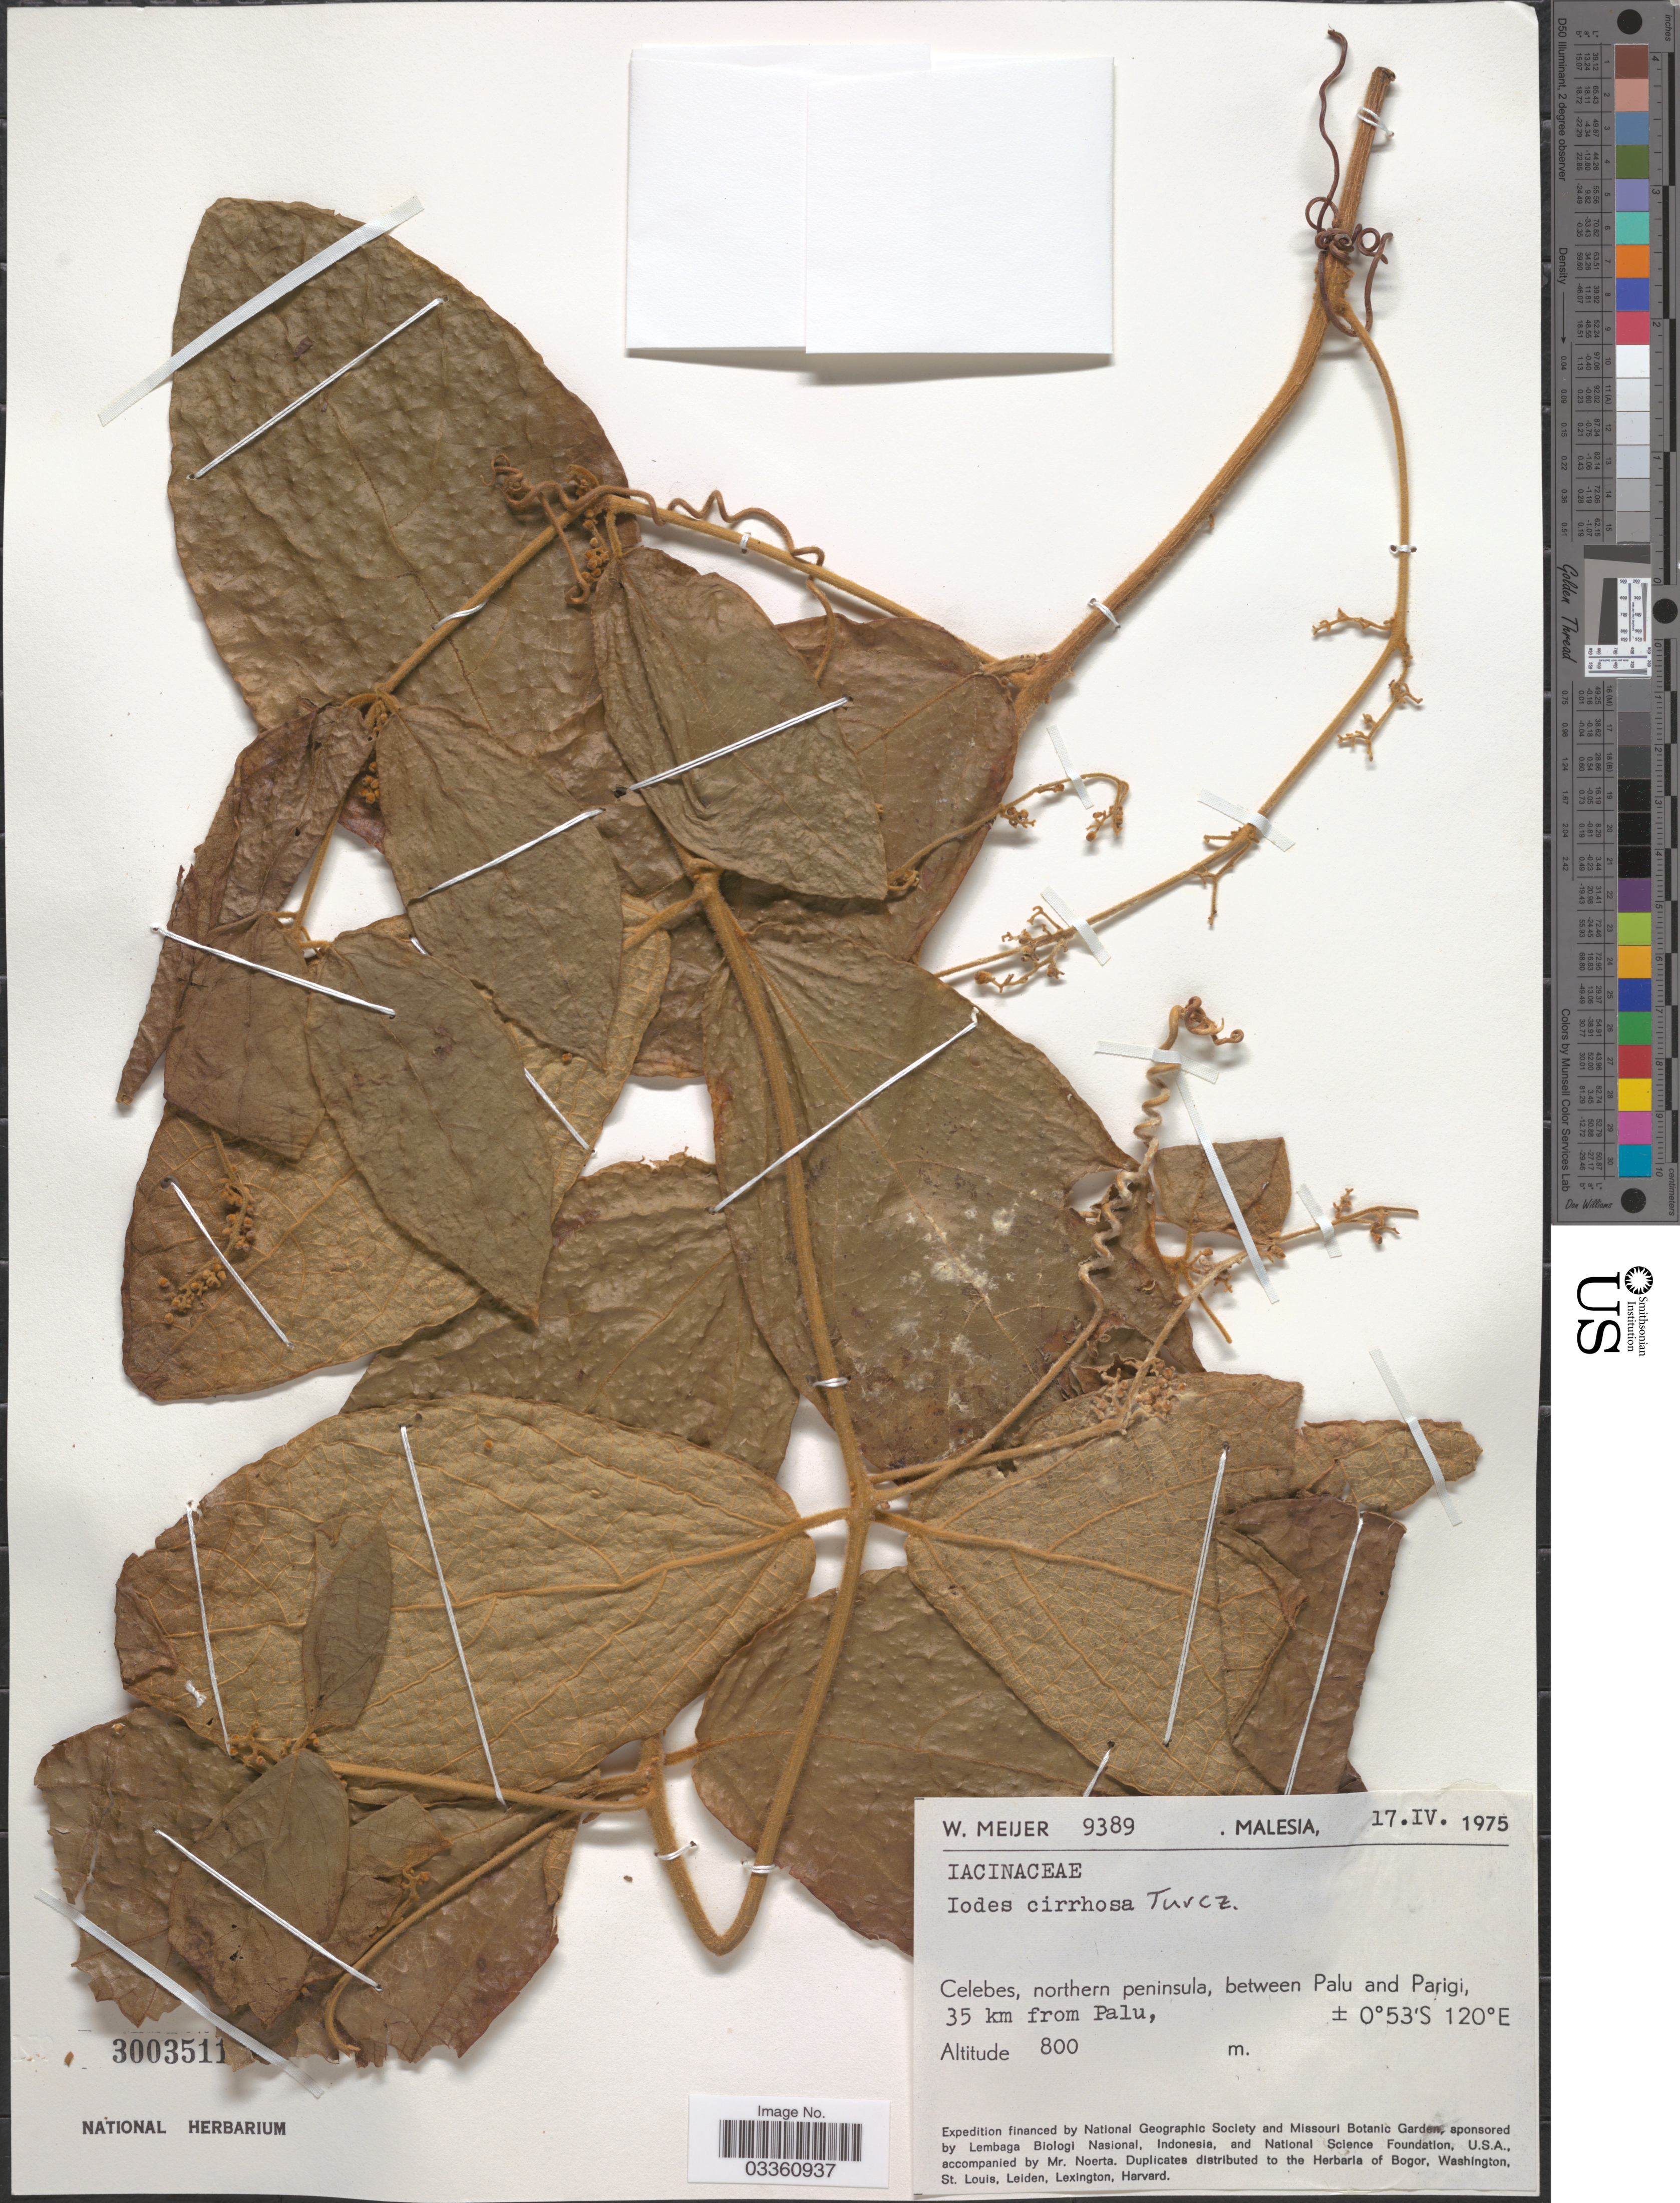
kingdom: Plantae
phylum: Tracheophyta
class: Magnoliopsida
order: Icacinales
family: Icacinaceae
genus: Iodes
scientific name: Iodes cirrhosa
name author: Turcz.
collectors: W. Meijer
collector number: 9389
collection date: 1975-04-17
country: Malaysia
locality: Celebes, northern peninsula, between Palu and Parigi, 35 km from Palu.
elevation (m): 800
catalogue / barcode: US 3003511